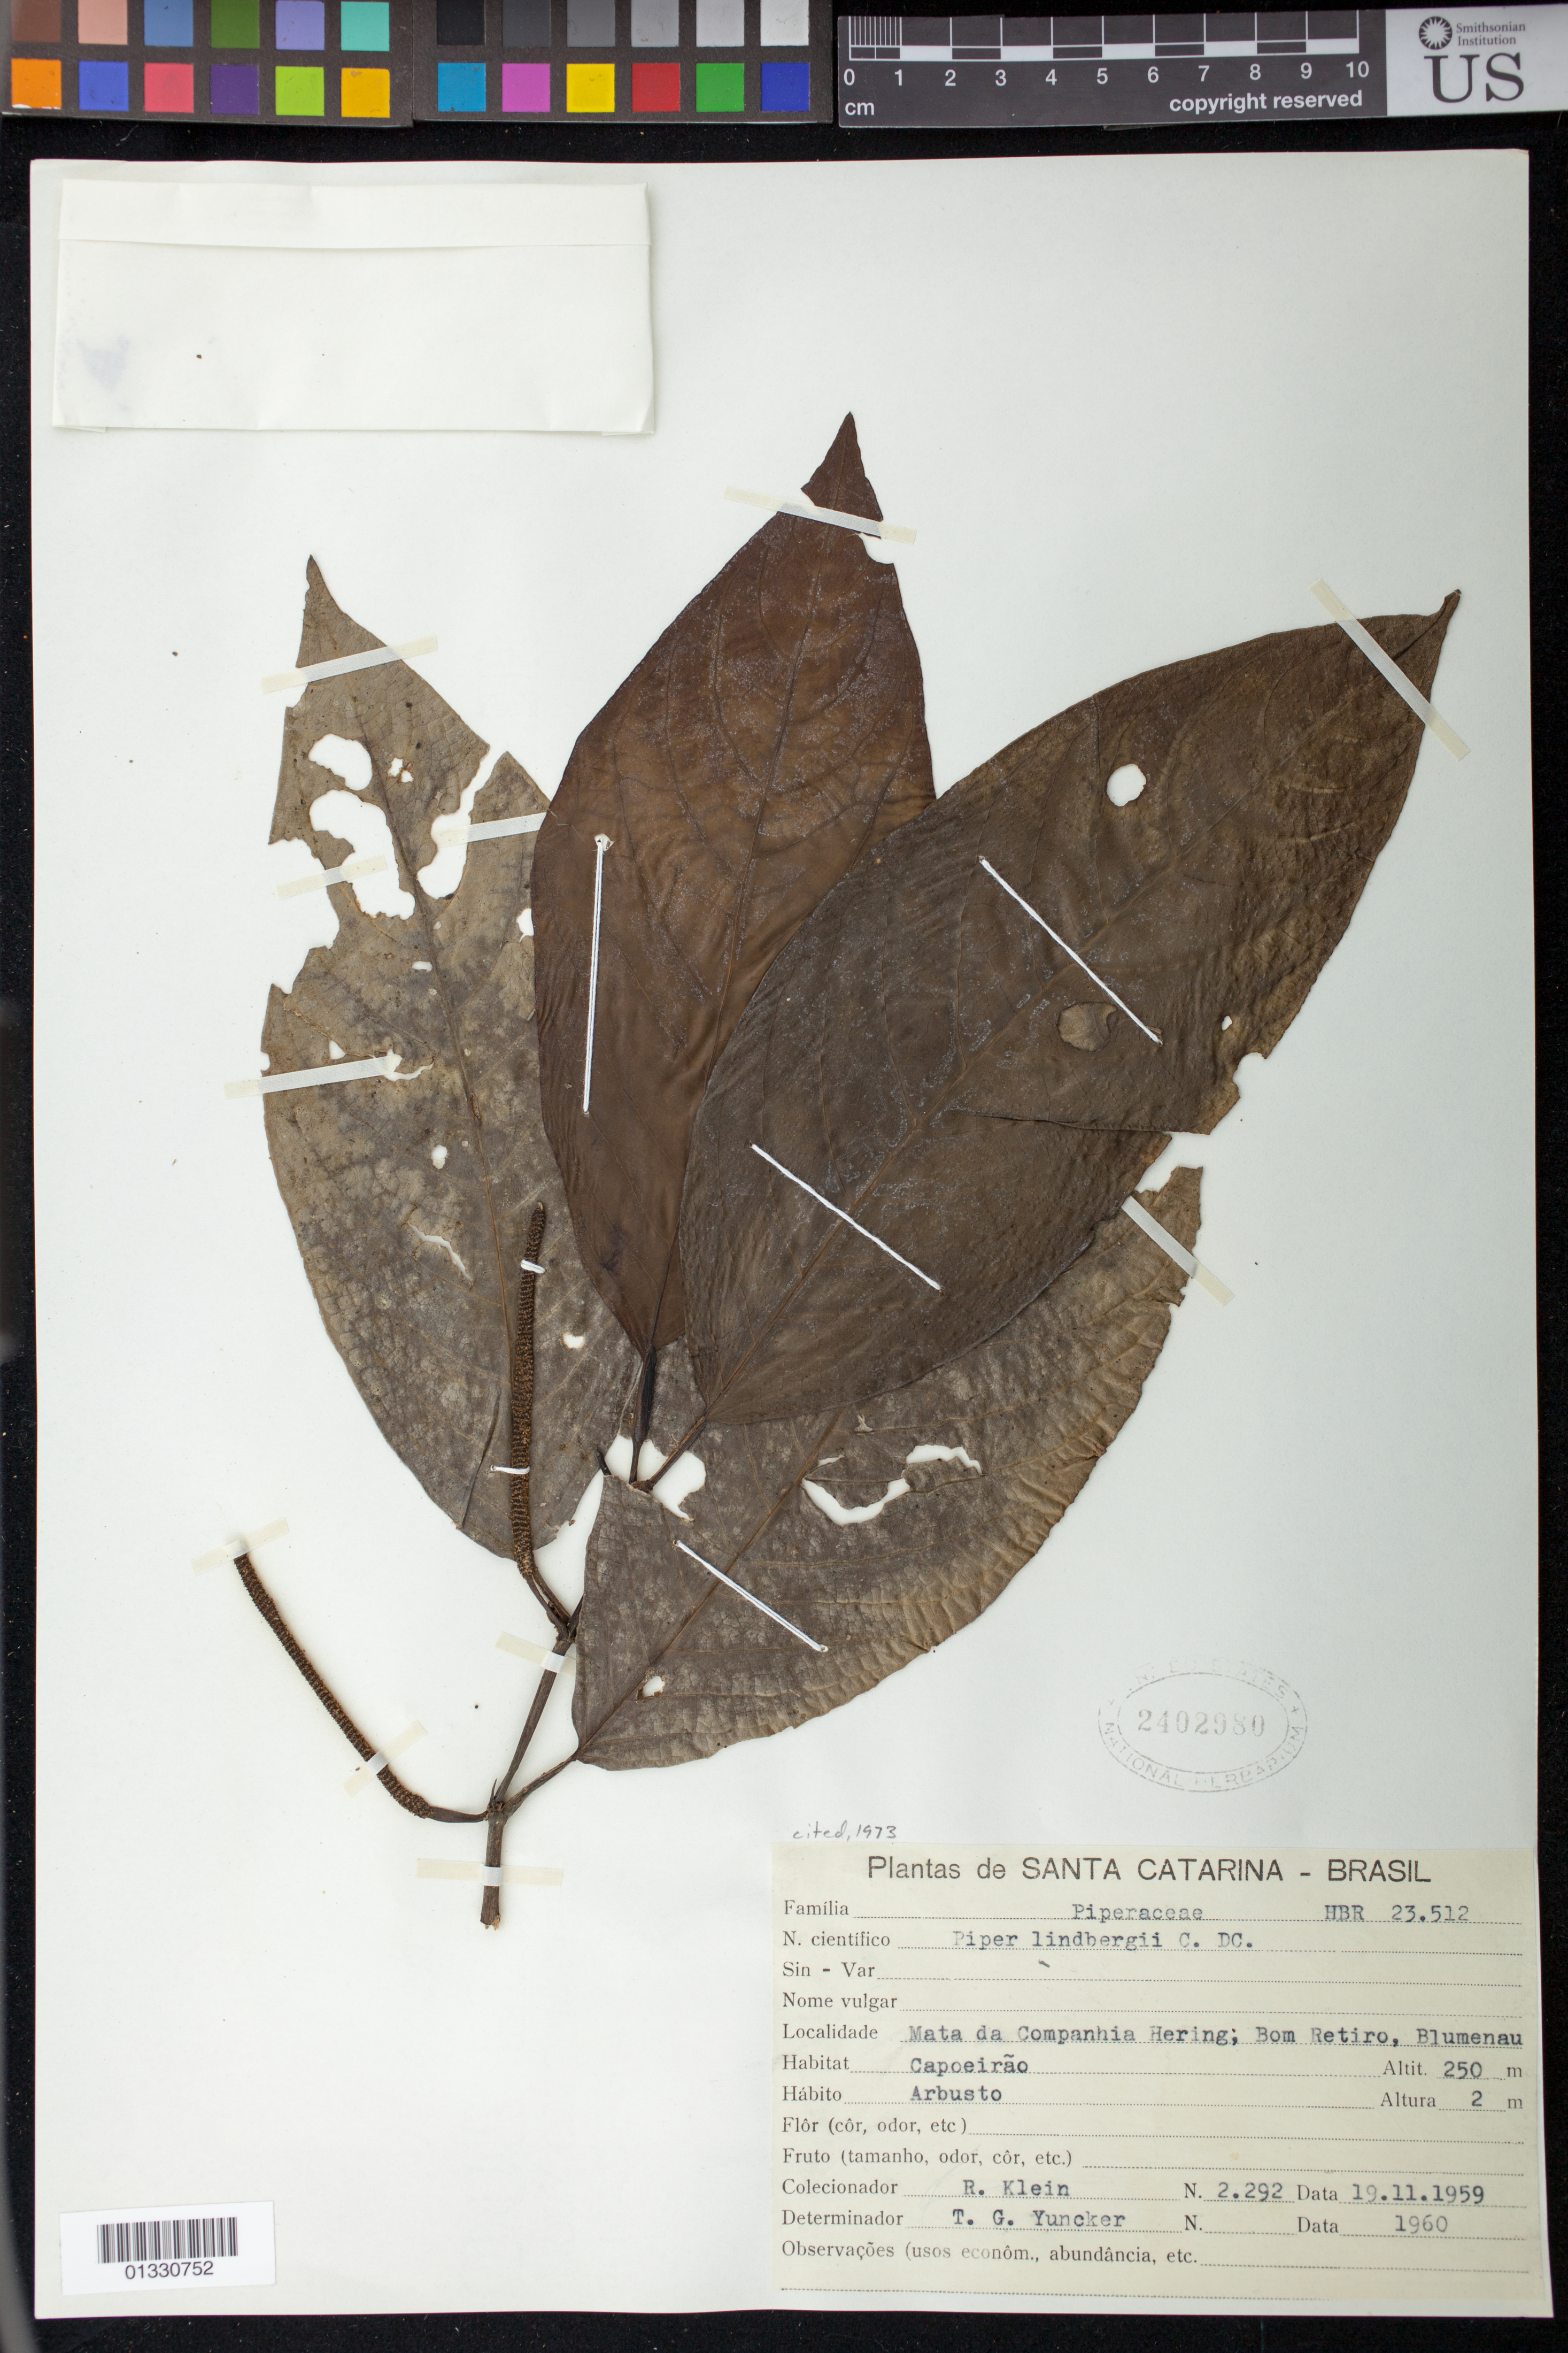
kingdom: Plantae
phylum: Tracheophyta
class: Magnoliopsida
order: Piperales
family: Piperaceae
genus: Piper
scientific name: Piper lindbergii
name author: C. DC.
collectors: R. M. Klein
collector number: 2292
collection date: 1959-11-19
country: Brazil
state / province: Santa Catarina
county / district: Blumenau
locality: Mata da Companhia Hering; Bom Retiro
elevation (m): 250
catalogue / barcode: US 2402980